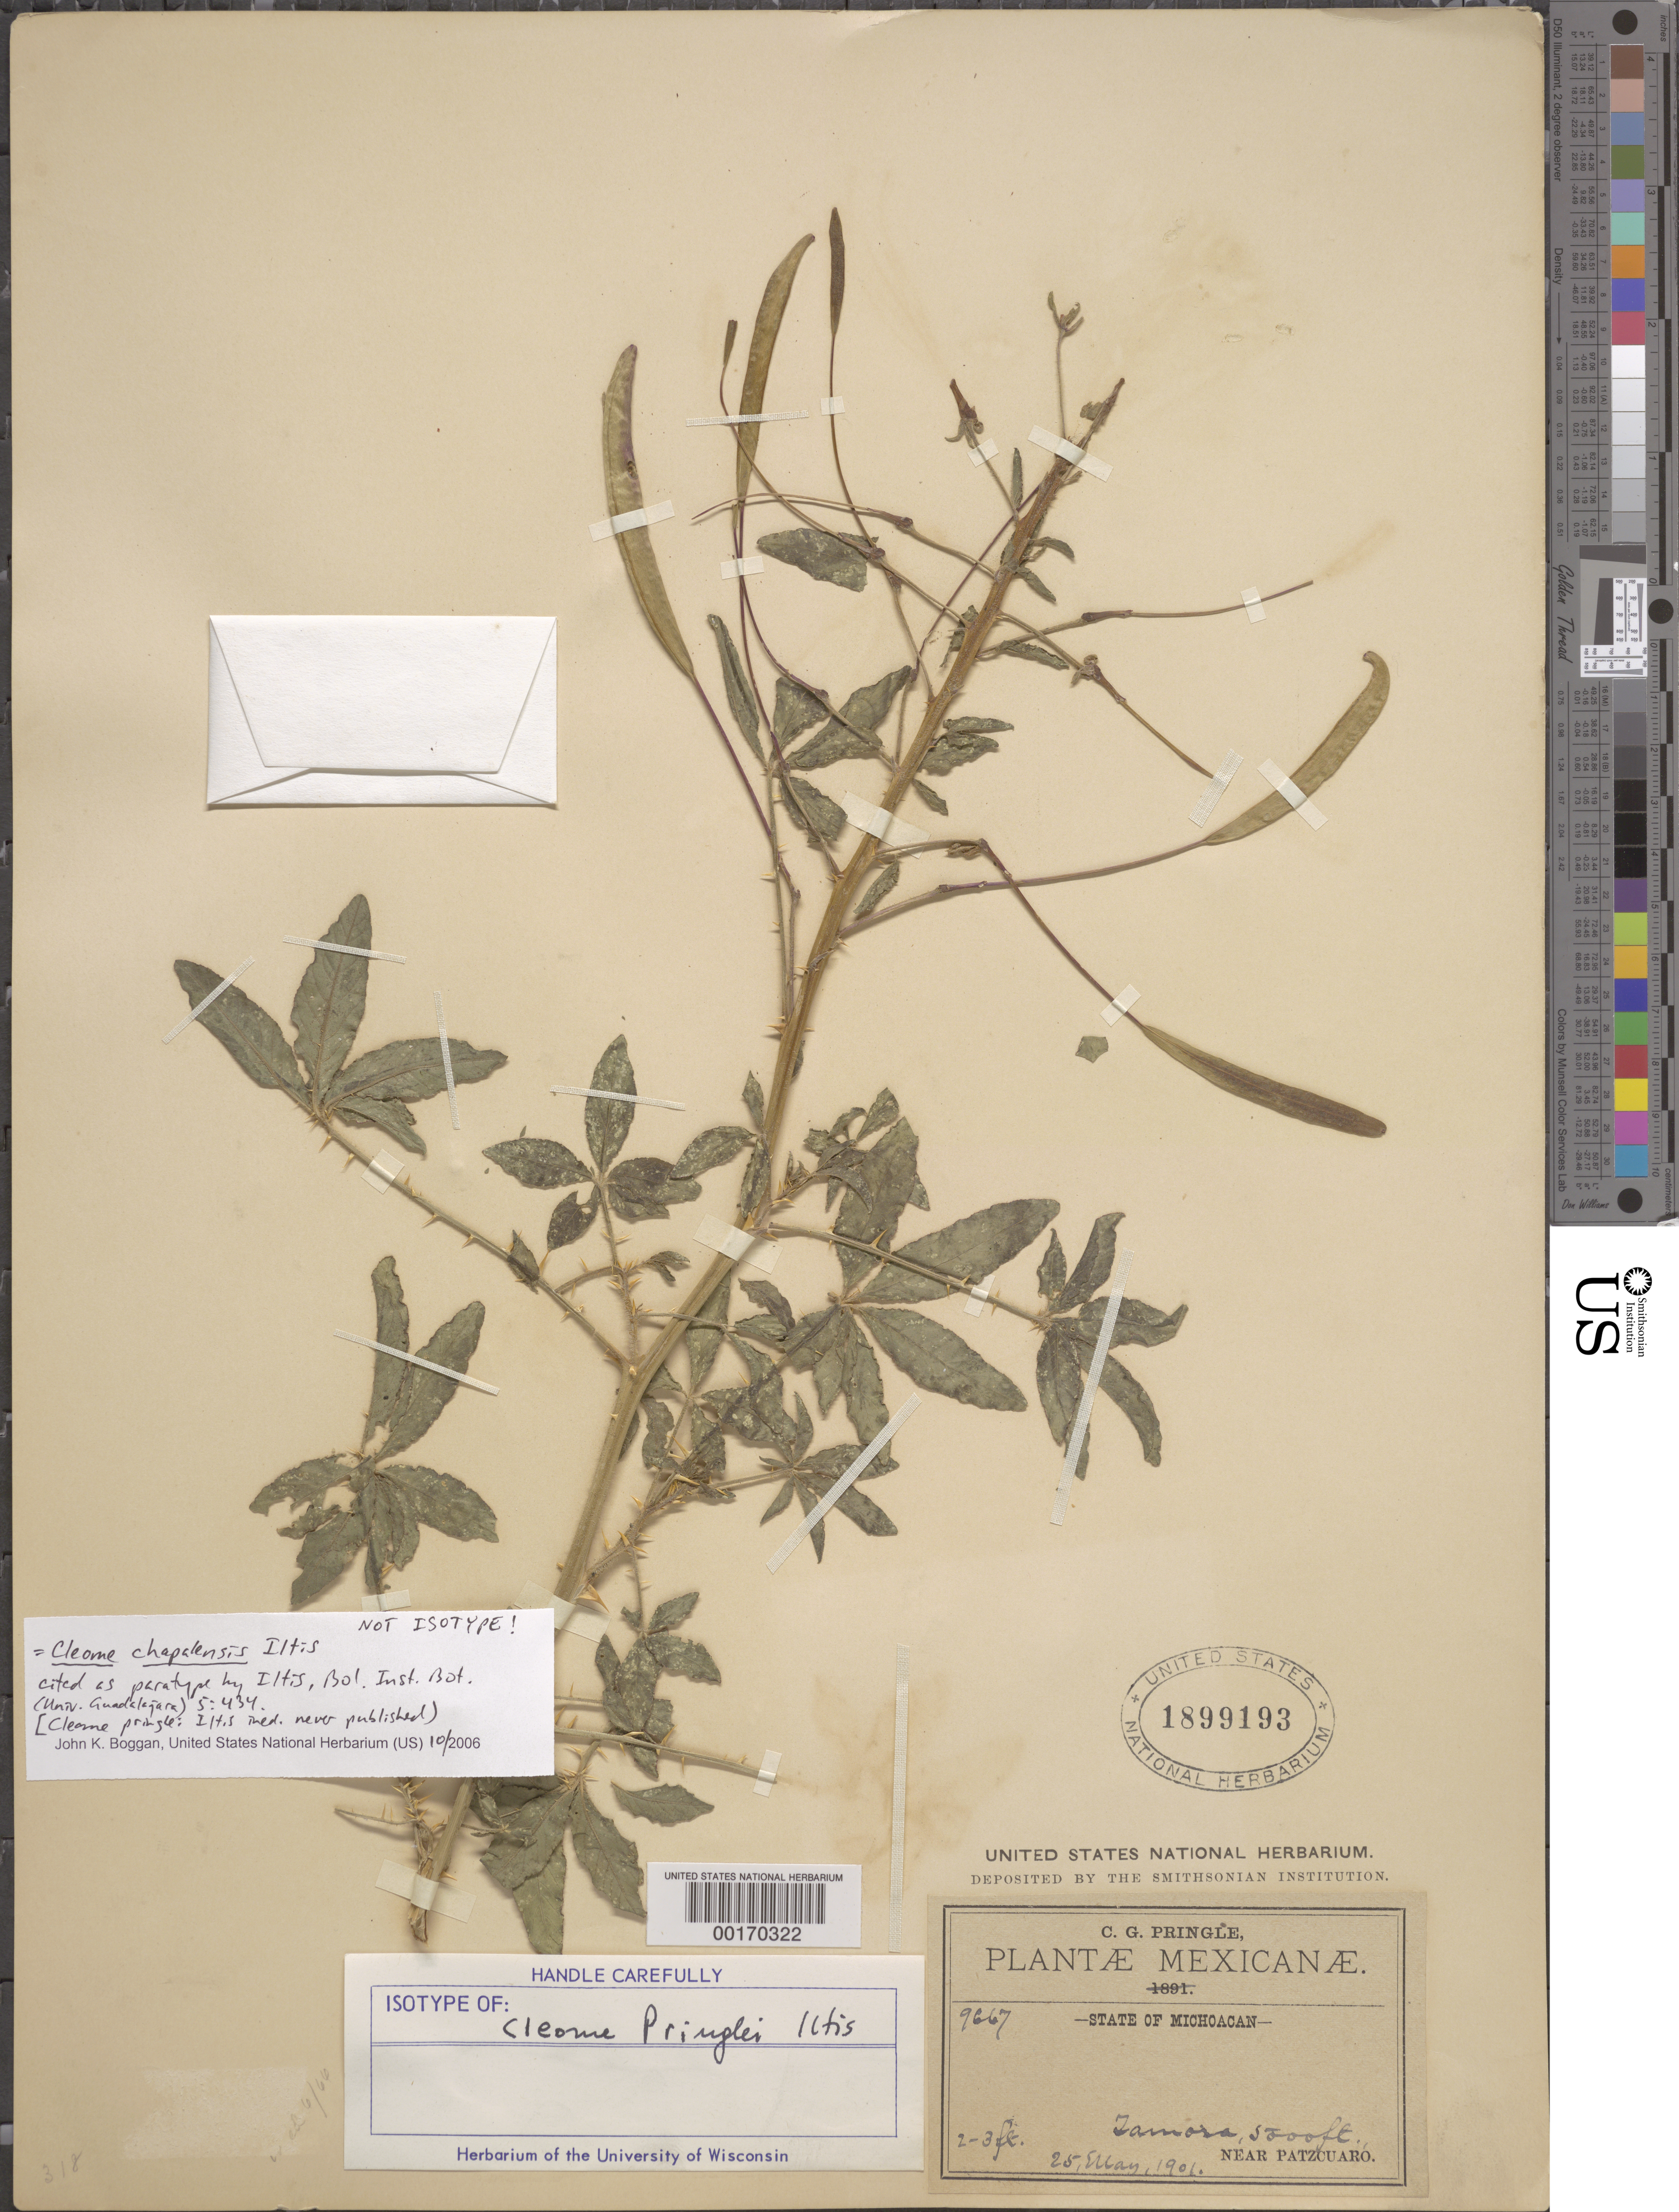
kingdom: Plantae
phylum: Tracheophyta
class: Magnoliopsida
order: Brassicales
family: Cleomaceae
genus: Tarenaya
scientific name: Tarenaya chapalensis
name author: (Iltis) Soares Neto & Roalson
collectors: C. G. Pringle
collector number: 9667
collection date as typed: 25 May 1901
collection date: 1901-05-25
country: Mexico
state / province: Michoacán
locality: Zamora, near Patzcuaro.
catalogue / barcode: US 1899193